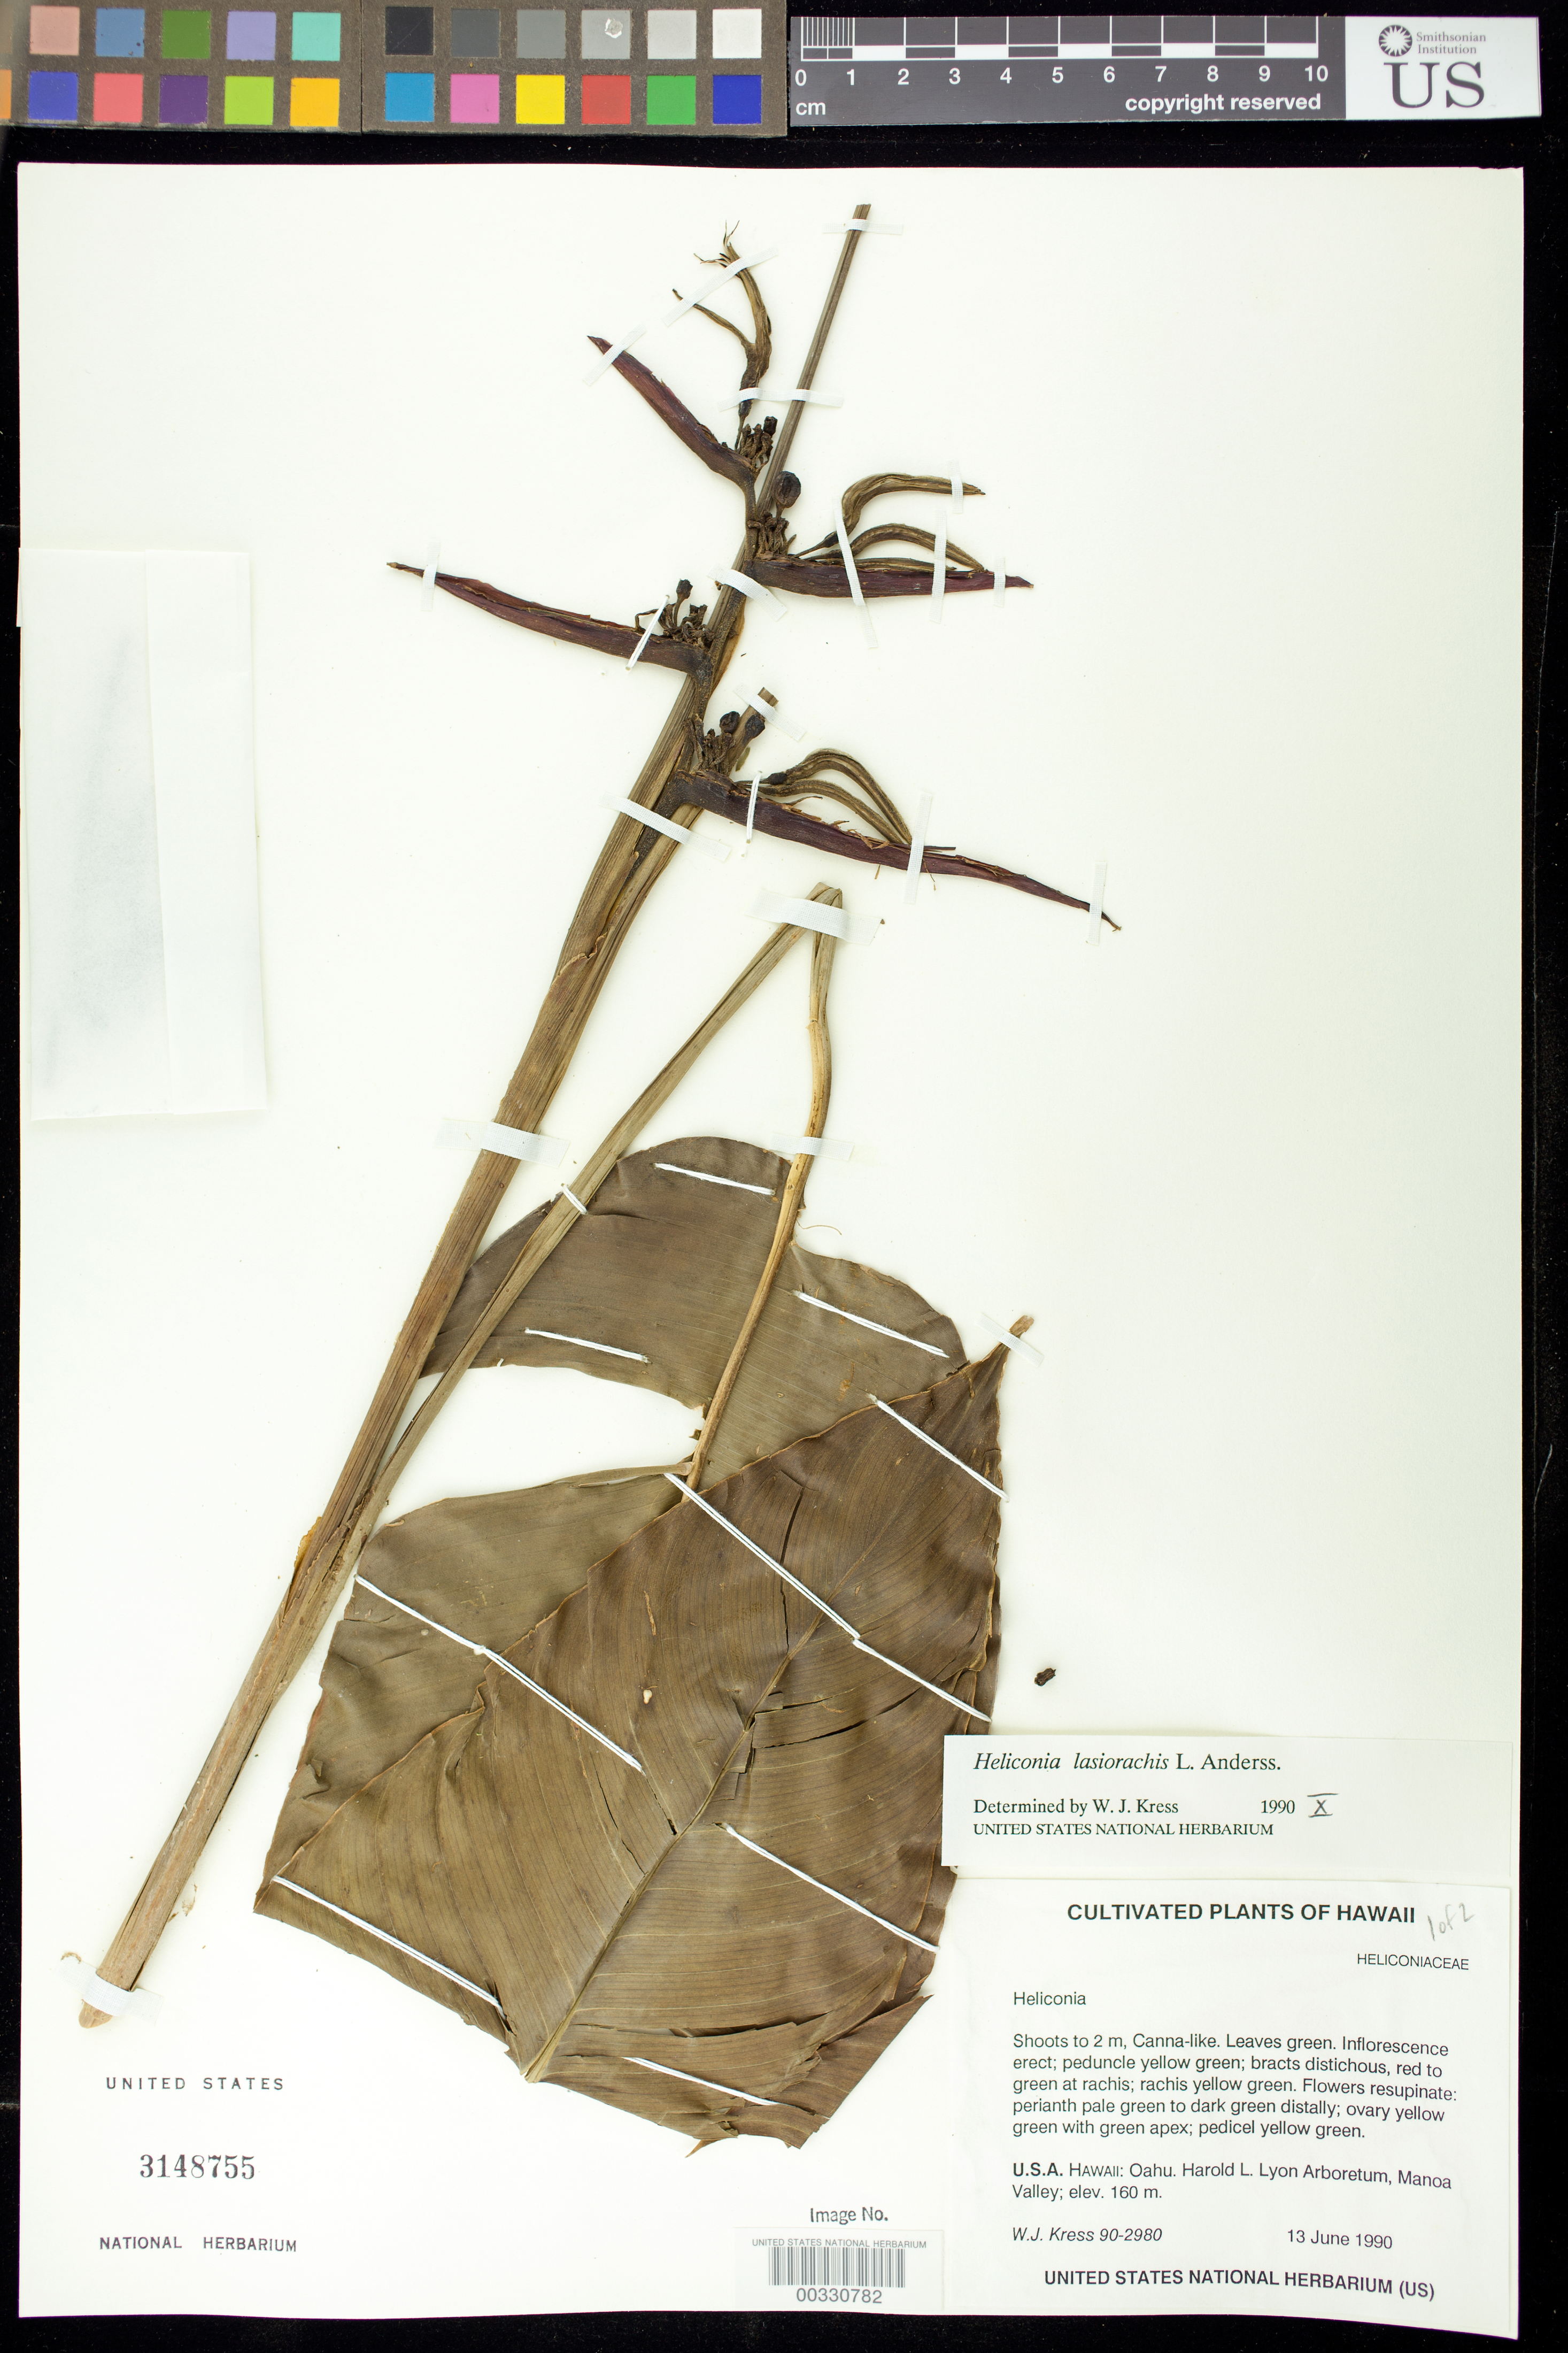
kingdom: Plantae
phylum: Tracheophyta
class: Liliopsida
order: Zingiberales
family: Heliconiaceae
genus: Heliconia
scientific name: Heliconia lasiorachis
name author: L. Andersson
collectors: W. J. Kress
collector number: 90-2980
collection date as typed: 13 Jun 1990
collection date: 1990-06-13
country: United States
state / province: Hawaii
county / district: Honolulu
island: Oahu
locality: Lyon Arboretum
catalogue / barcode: US 3148755